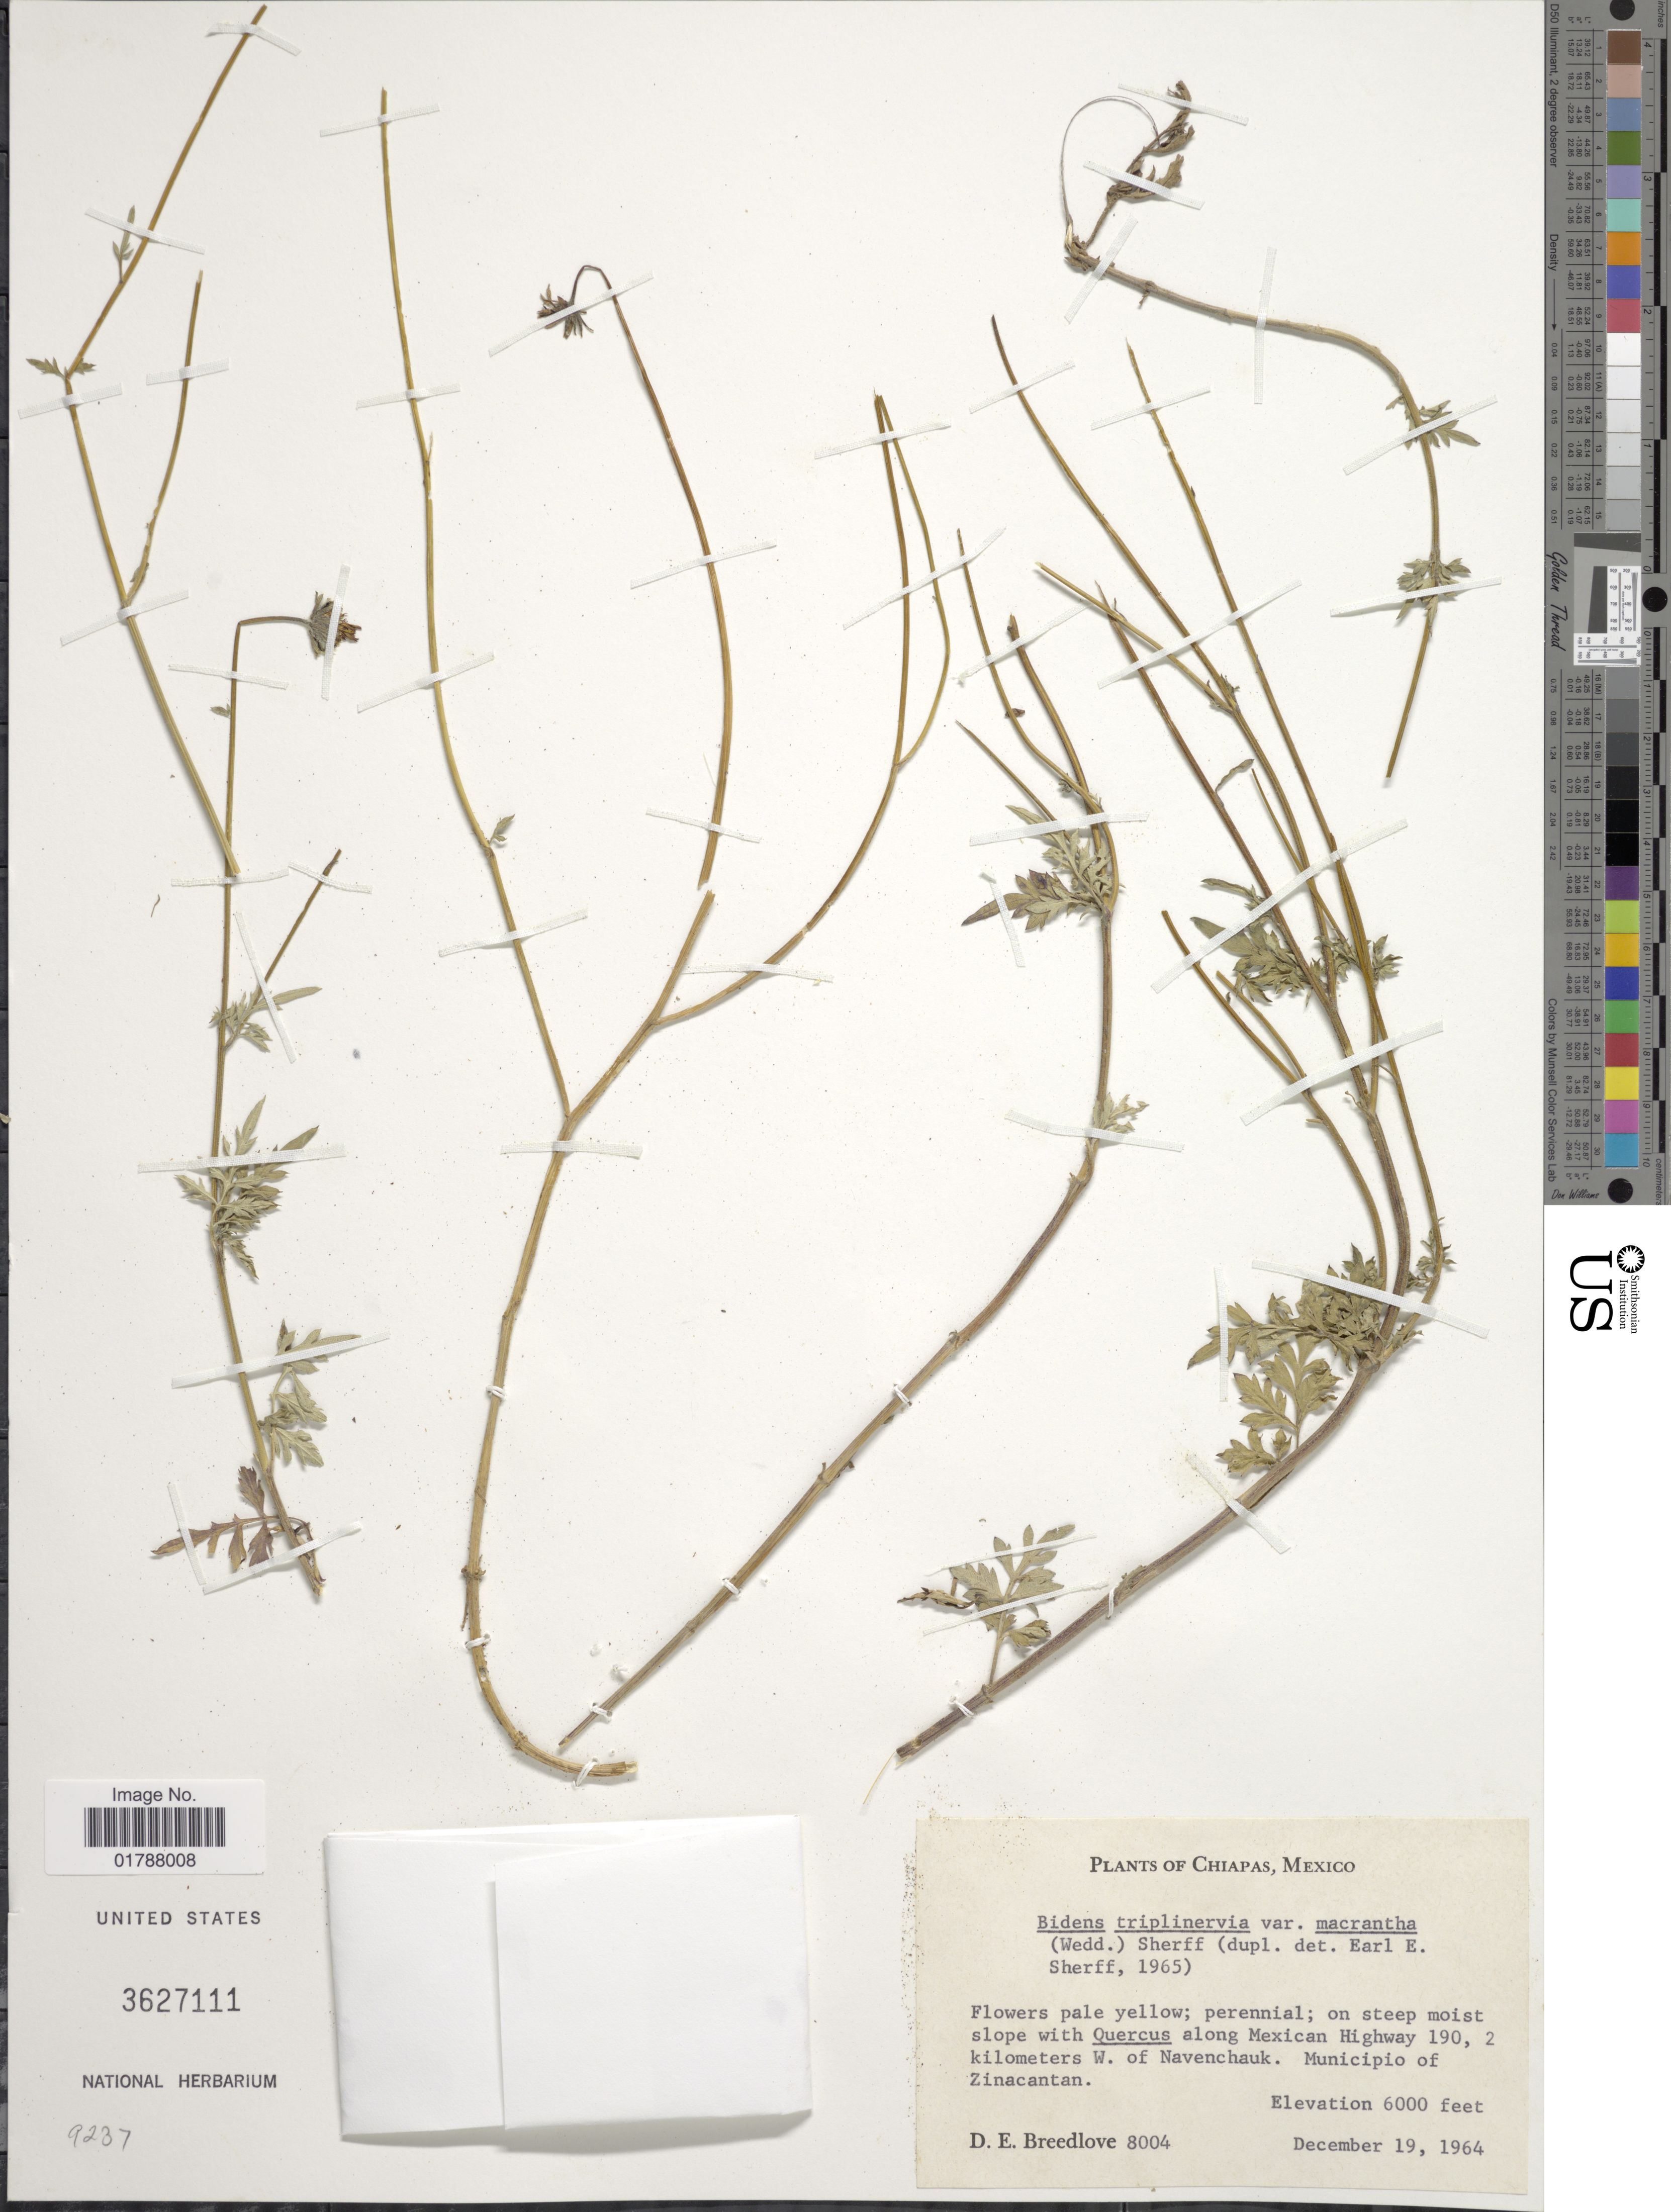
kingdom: Plantae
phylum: Tracheophyta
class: Magnoliopsida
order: Asterales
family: Asteraceae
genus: Bidens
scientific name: Bidens triplinervia var. macrantha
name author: (Wedd.) Sherff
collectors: D. E. Breedlove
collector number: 8004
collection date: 1964-12-19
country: Mexico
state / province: Chiapas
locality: Chiapas, Mexico, Along Mexican Highway 190, 2 kilometers W. of Navenchauk, Municipio of Zinacantan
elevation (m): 1829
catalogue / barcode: US 3627111